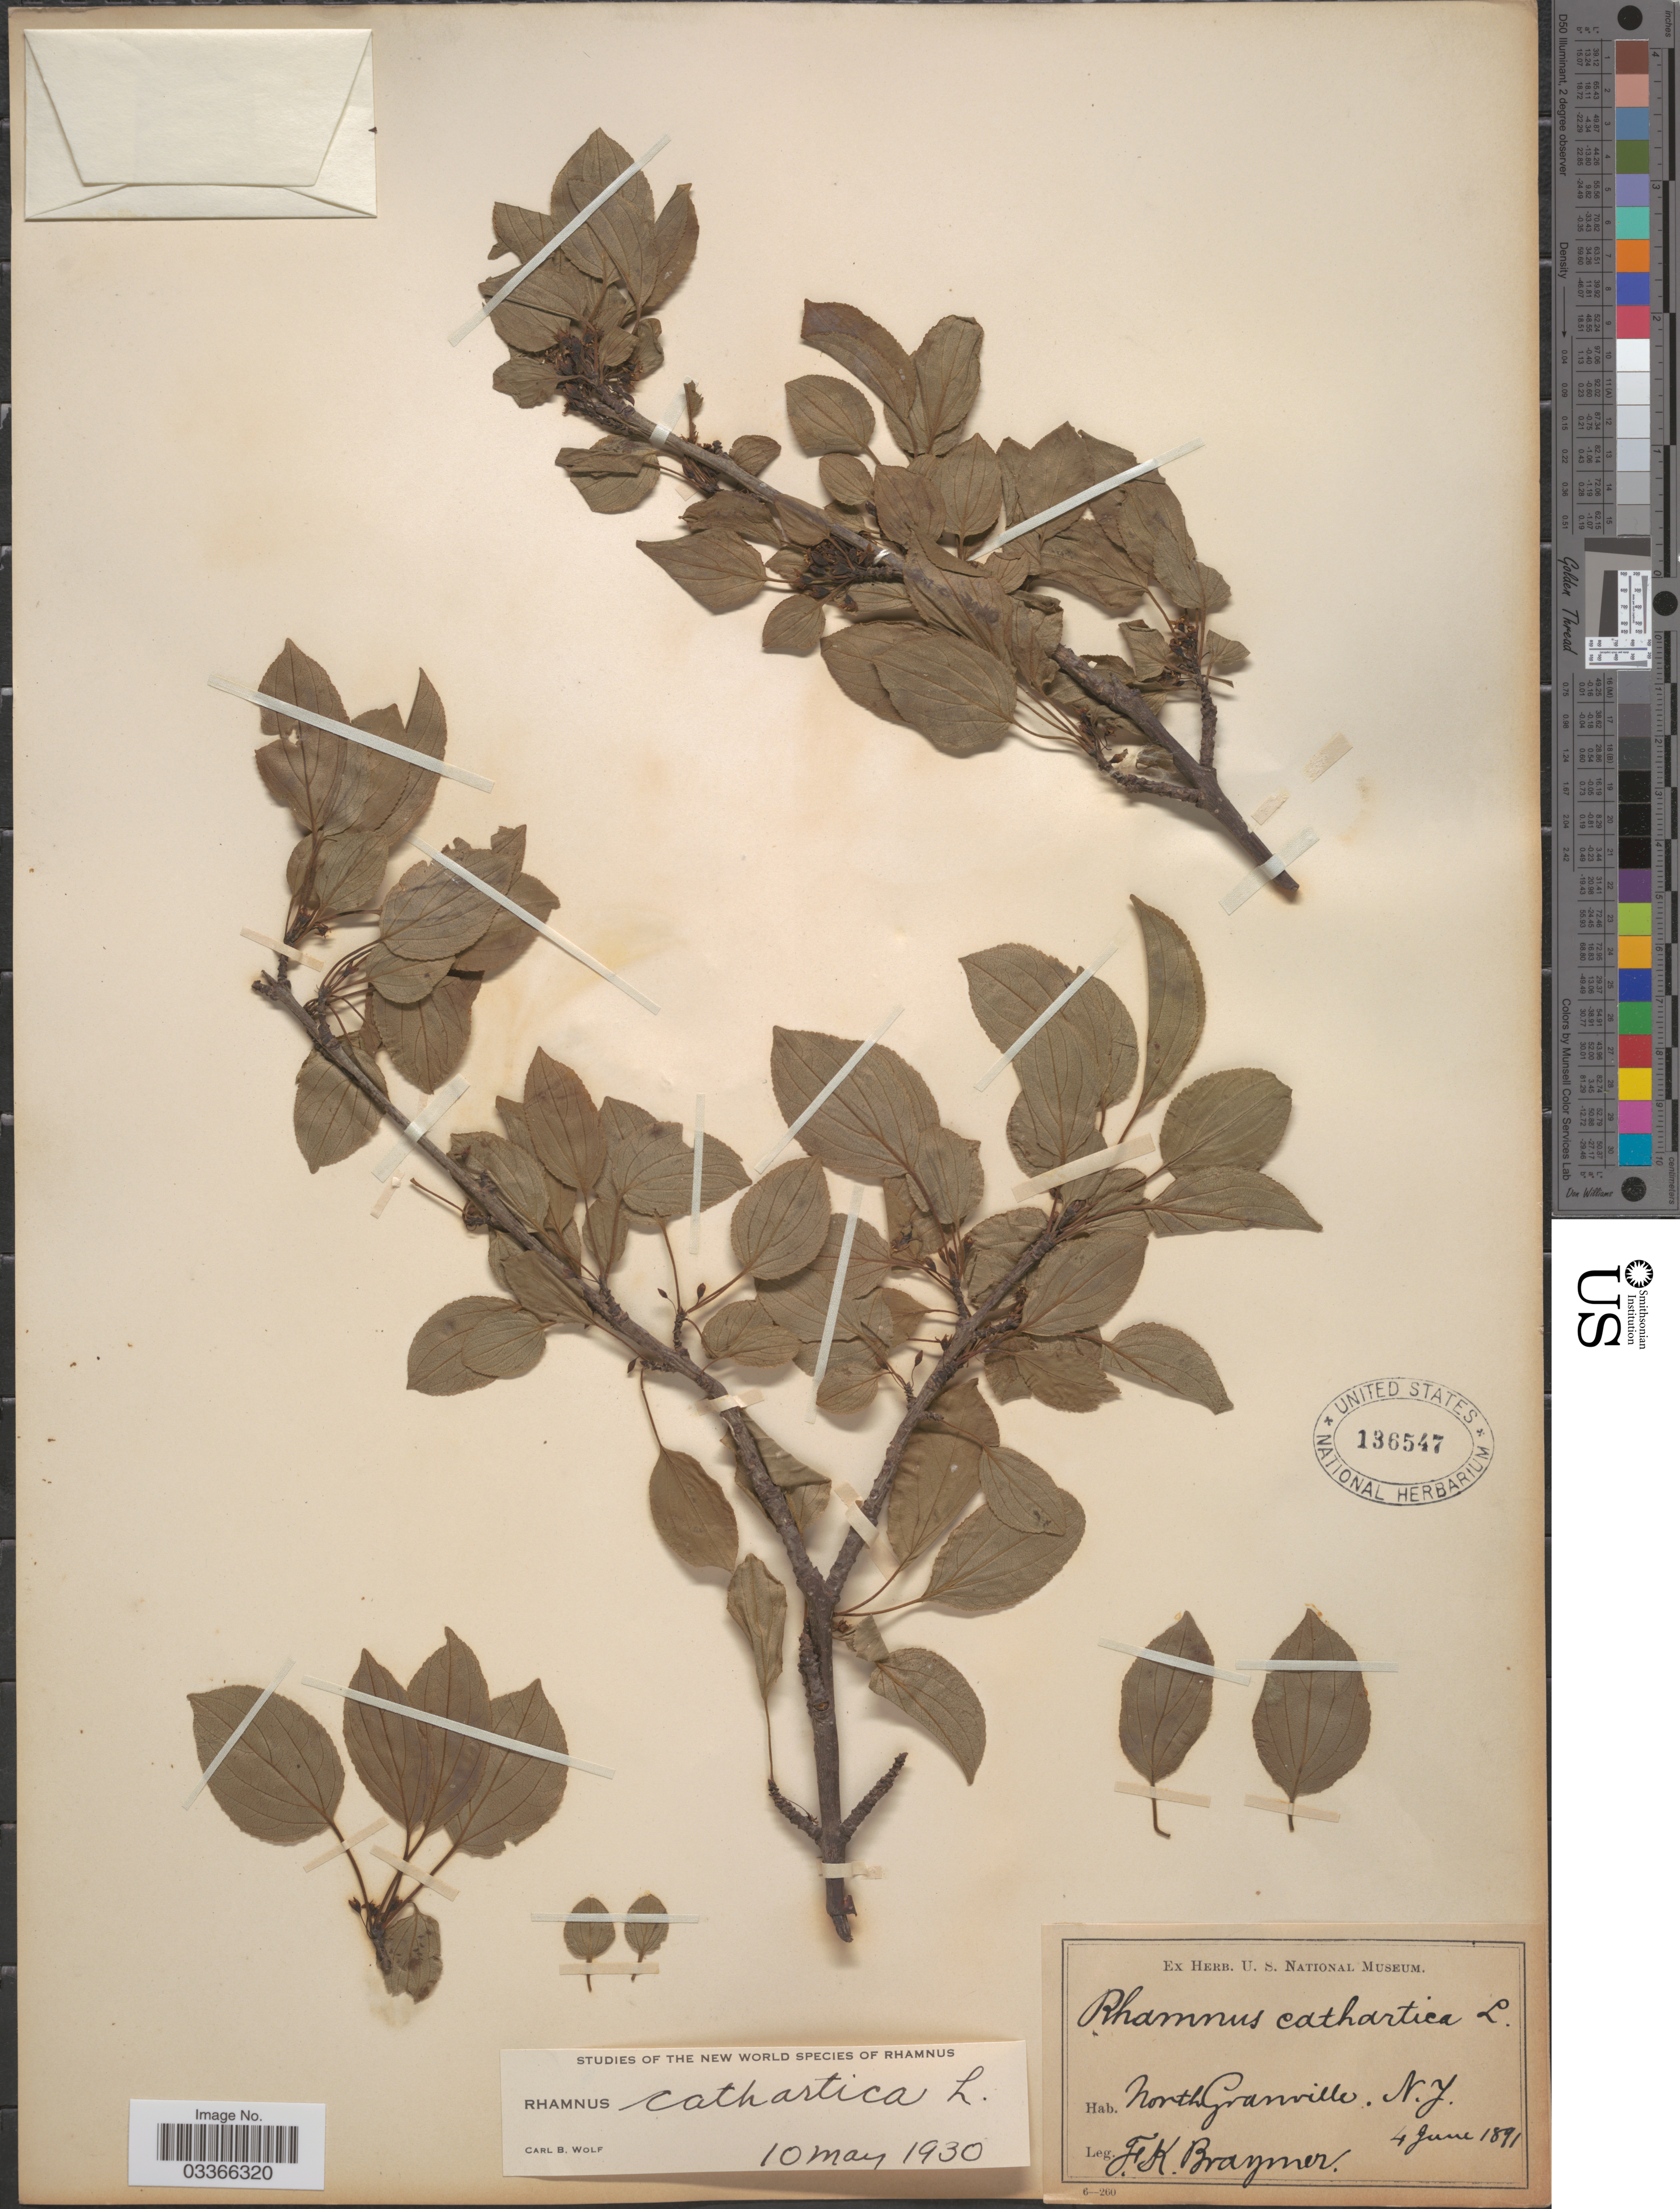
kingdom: Plantae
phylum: Tracheophyta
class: Magnoliopsida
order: Rosales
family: Rhamnaceae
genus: Rhamnus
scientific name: Rhamnus cathartica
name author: L.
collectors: F. Braymer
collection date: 1891-06-04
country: United States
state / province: New Jersey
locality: North Granville.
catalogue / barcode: US 136547